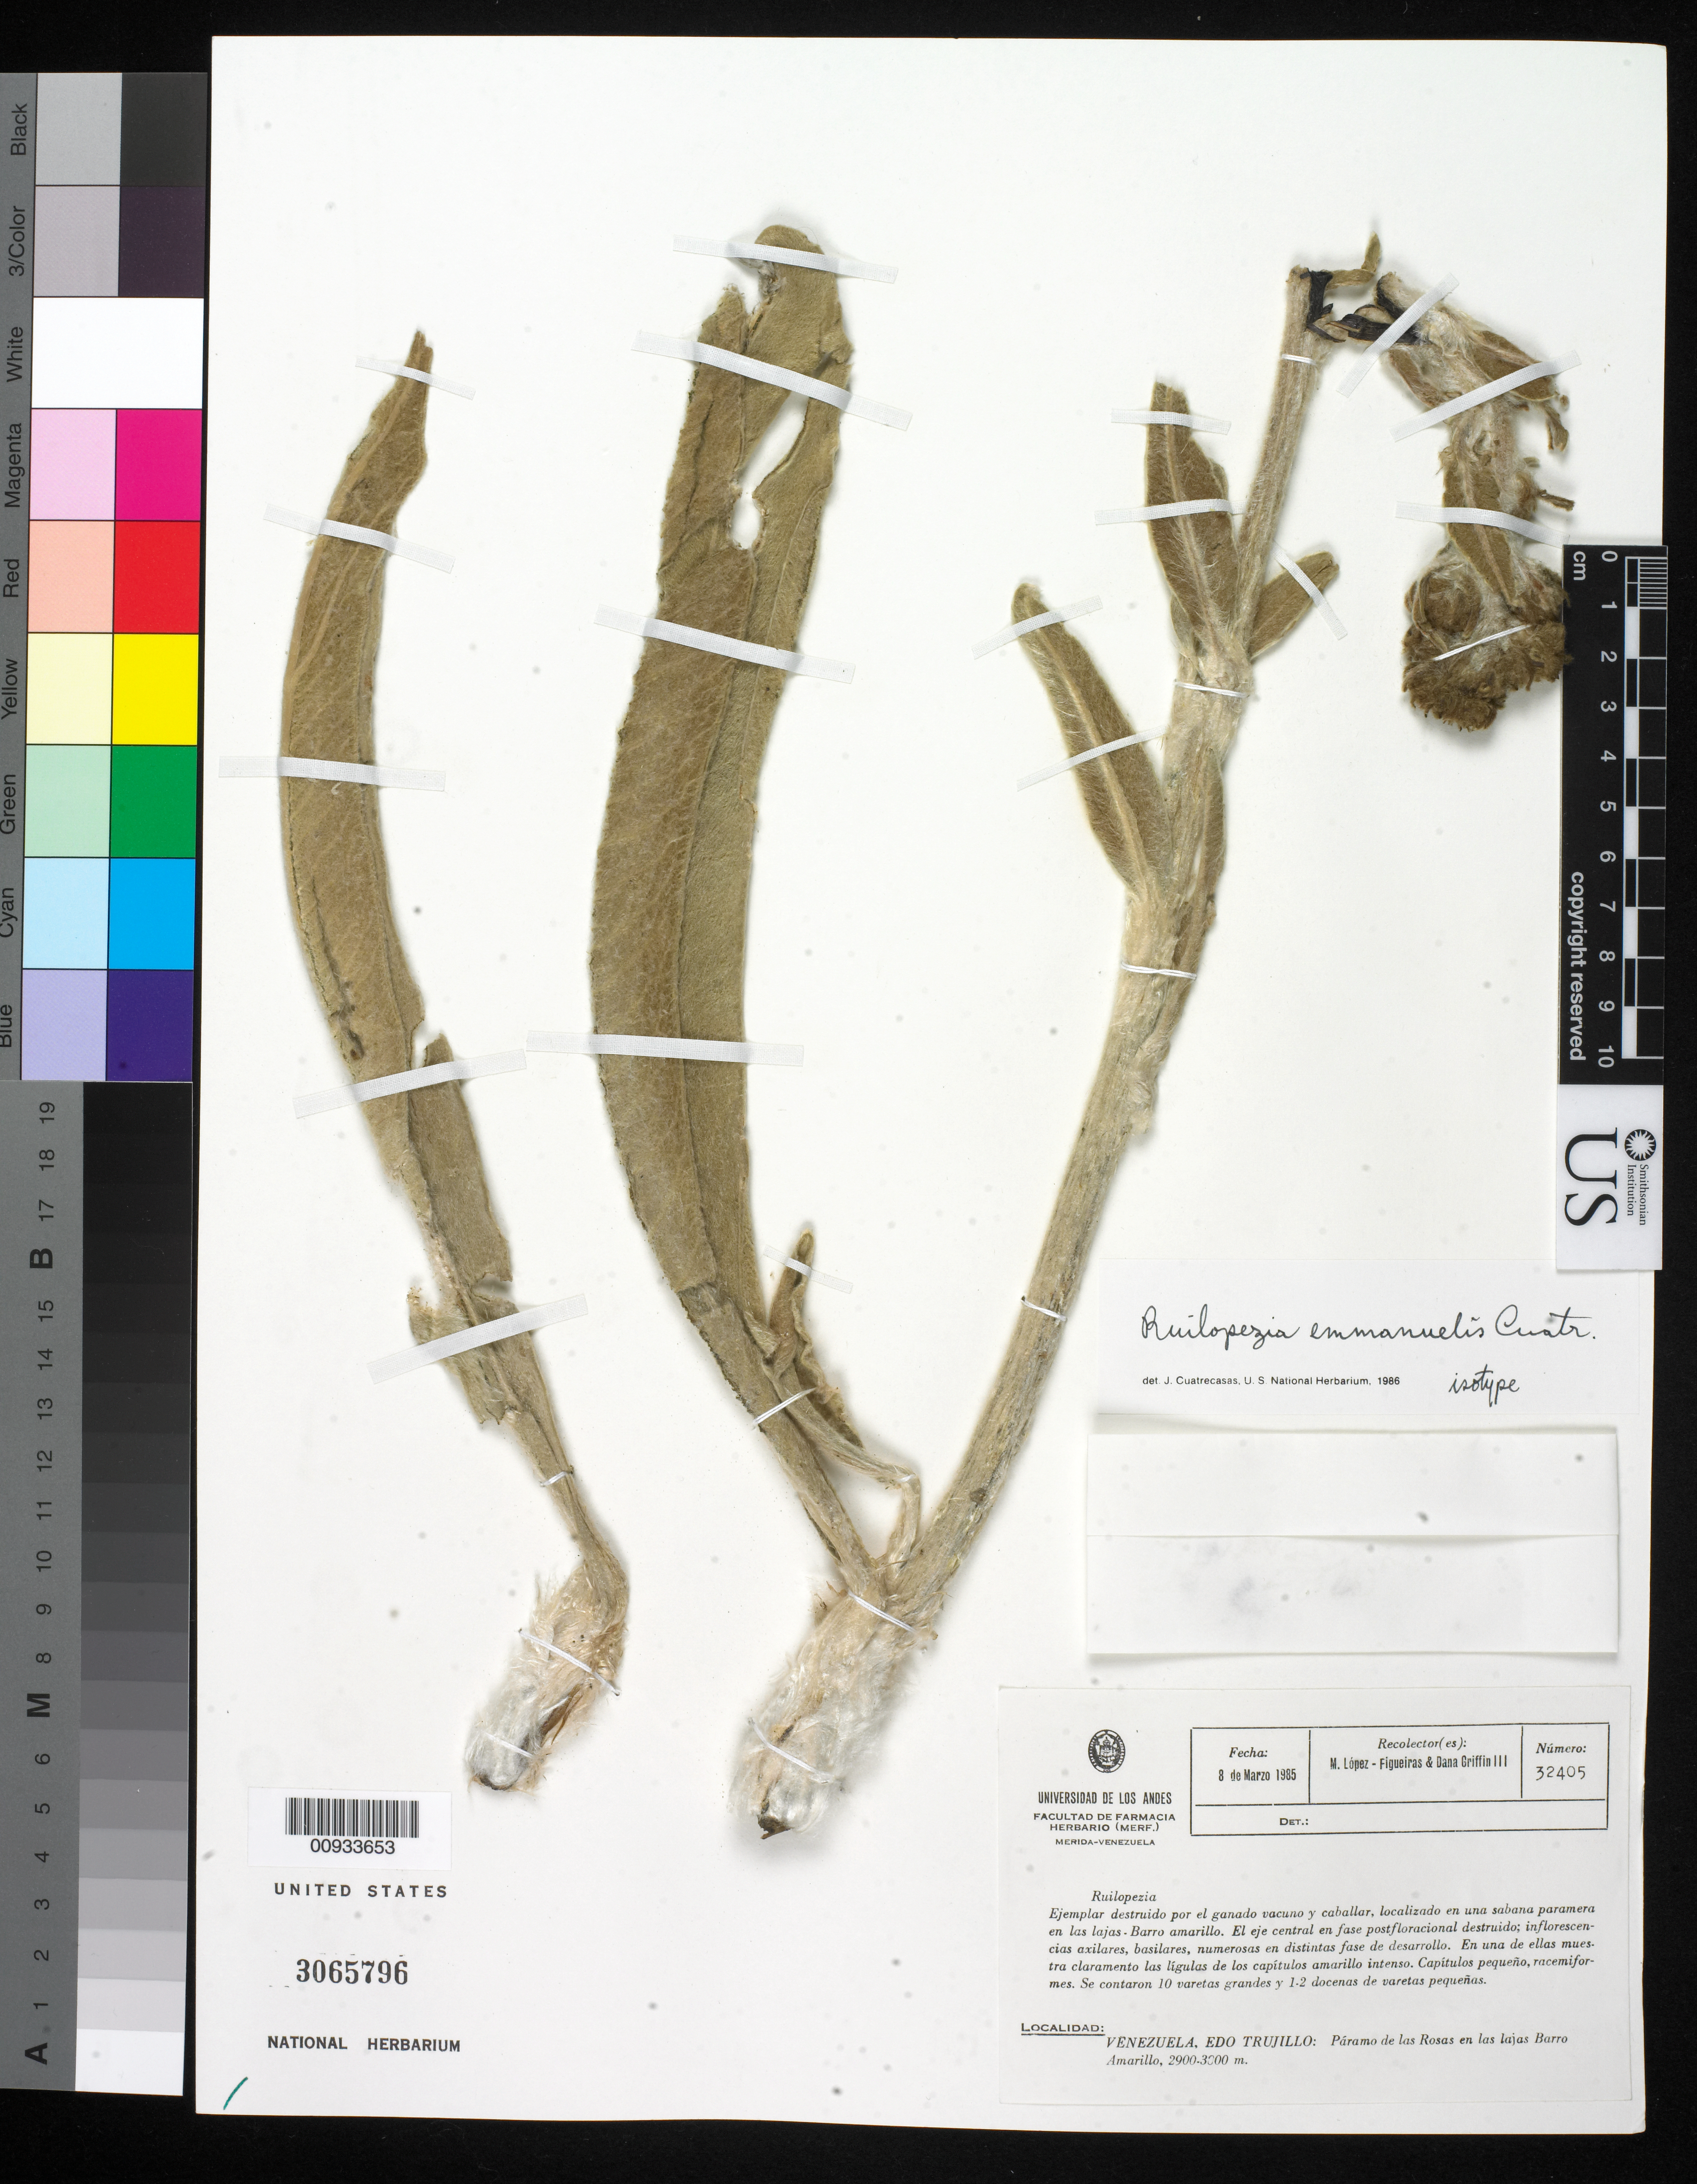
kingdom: Plantae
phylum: Tracheophyta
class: Magnoliopsida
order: Asterales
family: Asteraceae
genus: Ruilopezia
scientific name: Ruilopezia emmanuelis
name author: Cuatrec.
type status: Isotype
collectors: M. López Figueiras & D. Griffin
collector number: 32405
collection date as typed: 08 Mar 1985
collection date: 1985-03-08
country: Venezuela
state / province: Trujillo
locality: Páramo de las Rosas, between Las Lajas and Barro Amarillo.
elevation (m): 2900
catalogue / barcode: US 3065796